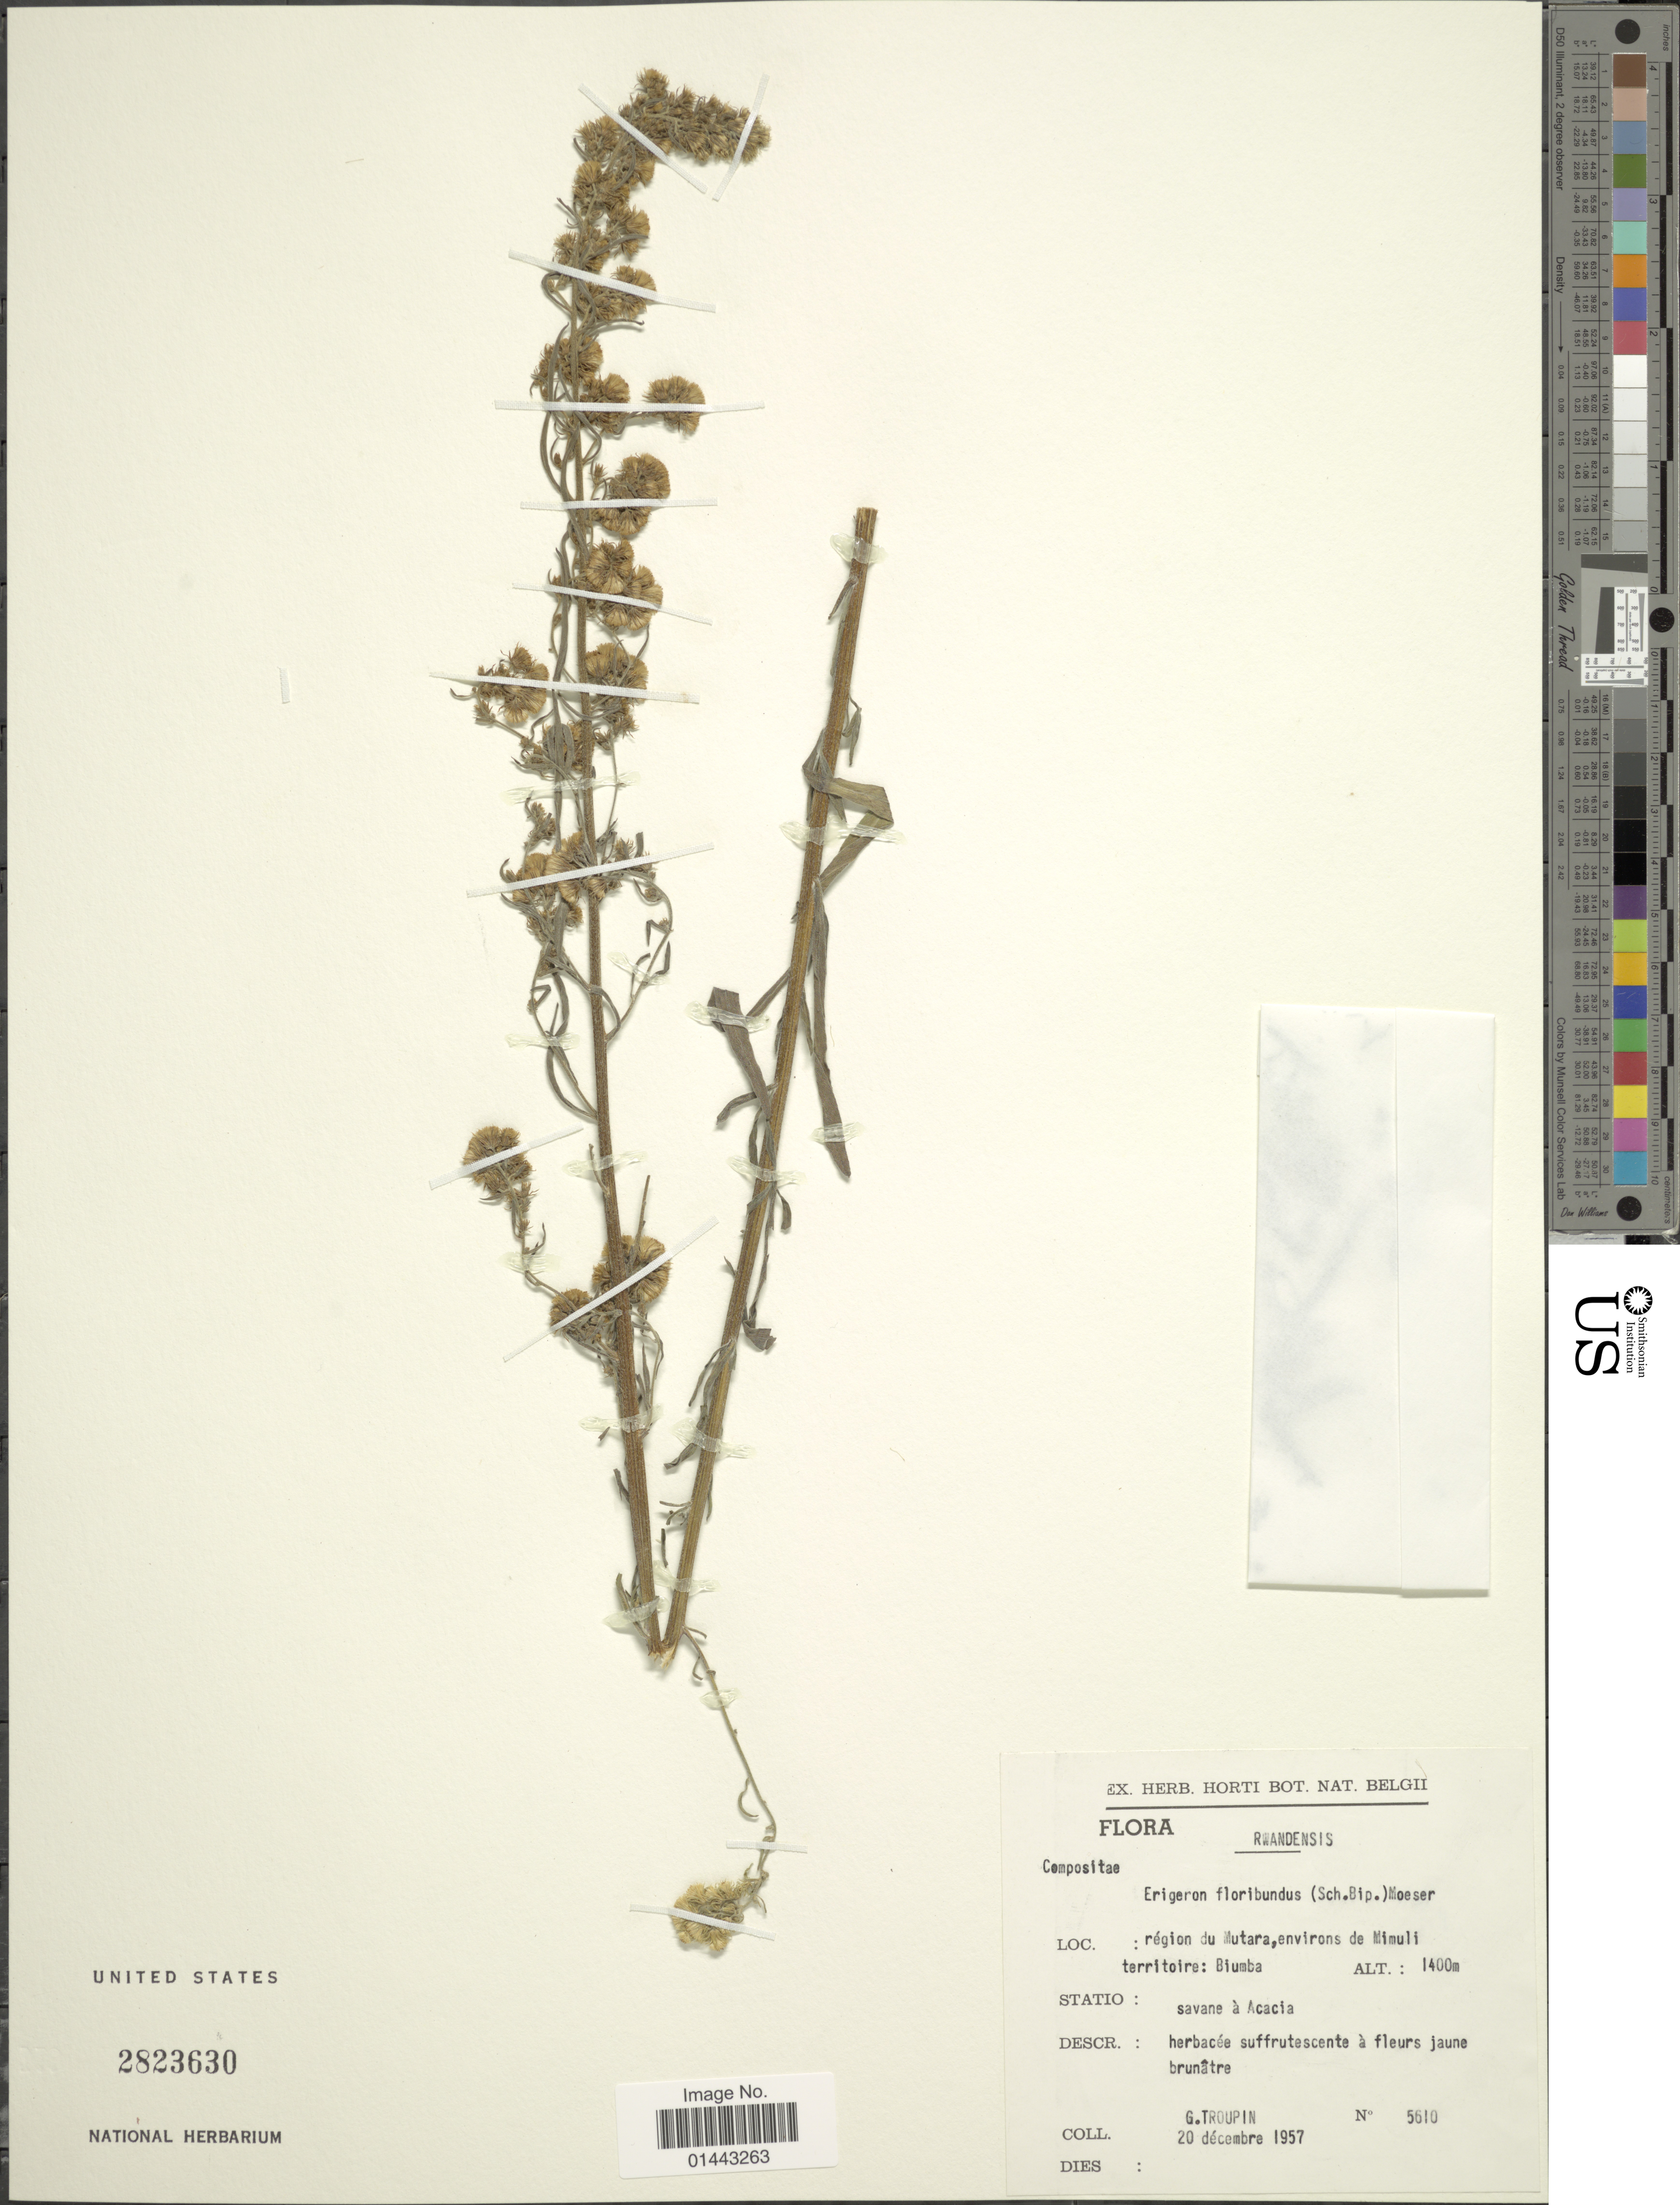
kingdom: Plantae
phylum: Tracheophyta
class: Magnoliopsida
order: Asterales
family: Asteraceae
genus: Erigeron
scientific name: Erigeron floribundum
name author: (Kunth) Sch. Bip.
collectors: G. Troupin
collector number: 5610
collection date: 1957-12-20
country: Rwanda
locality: Region du Mutara, environs de Mimuli territoire: Biumba.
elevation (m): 1400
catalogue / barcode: US 2823630